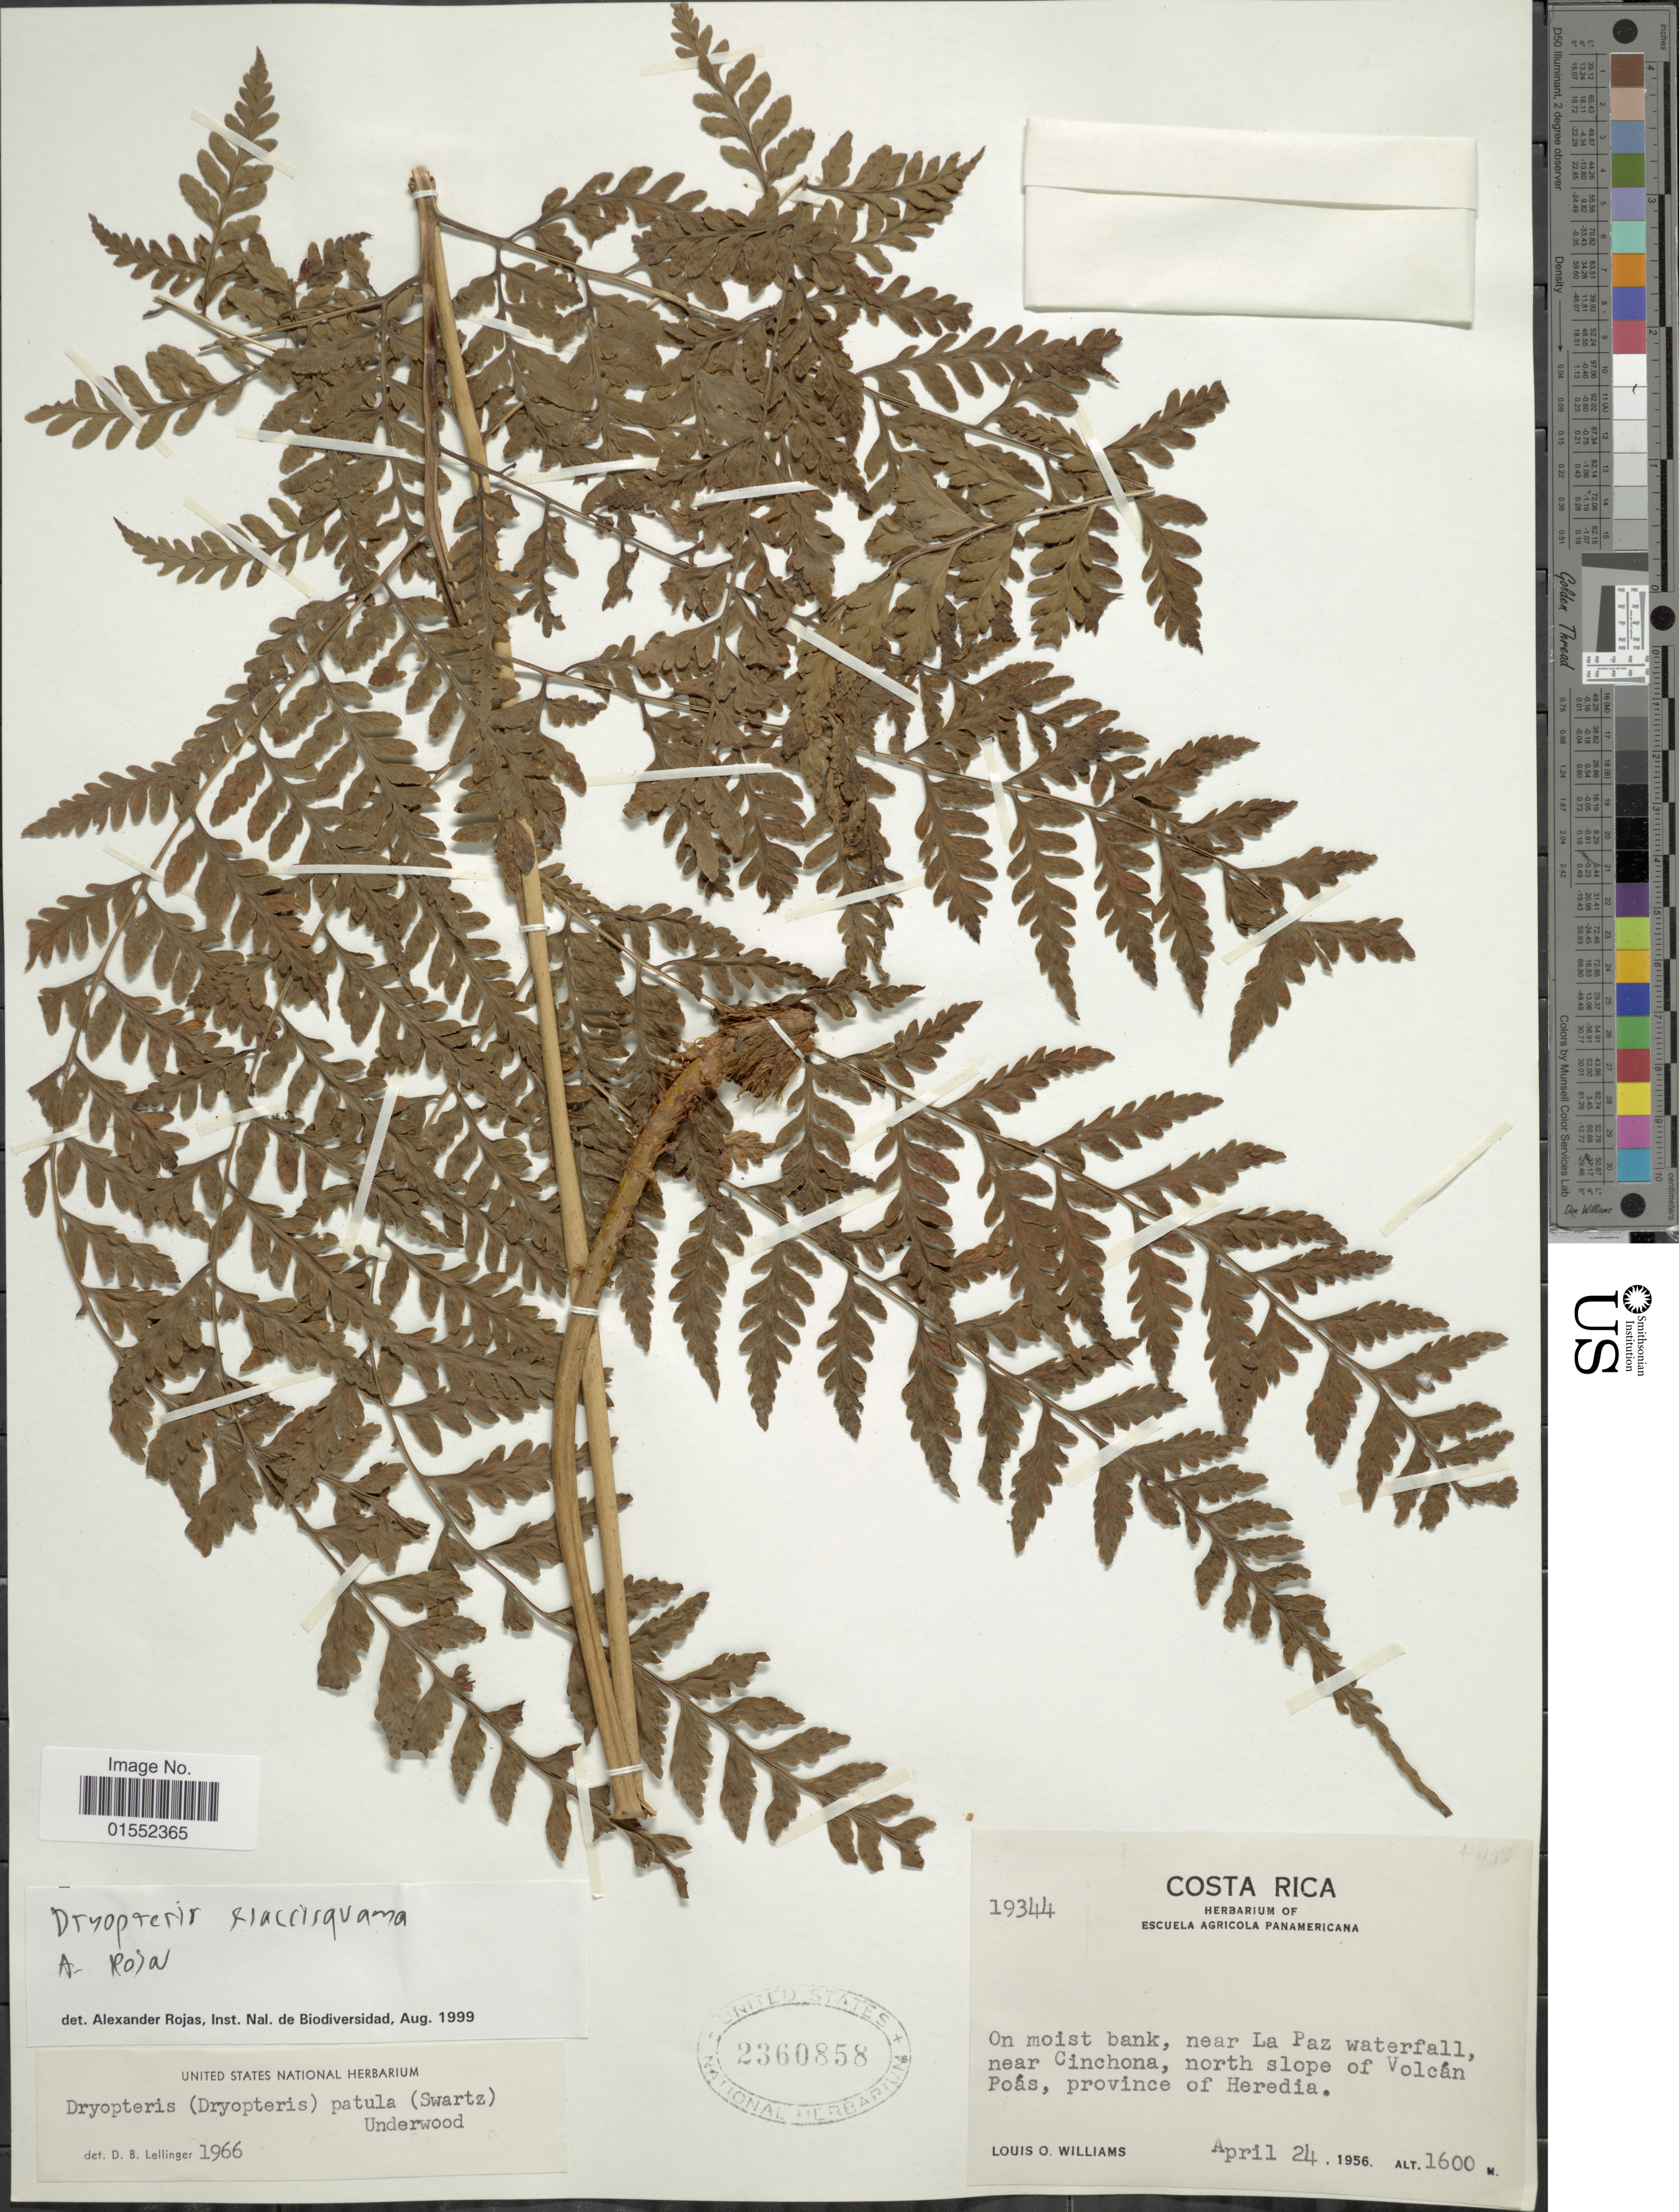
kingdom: Plantae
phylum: Tracheophyta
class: Polypodiopsida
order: Polypodiales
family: Dryopteridaceae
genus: Dryopteris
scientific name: Dryopteris flaccisquama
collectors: L. O. Williams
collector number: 19344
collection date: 1956-04-24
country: Costa Rica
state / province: Heredia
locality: On moist bank, near La Paz waterfall, near Cinchona, north slope of Volcán Poás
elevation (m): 1600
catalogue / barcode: US 2360858